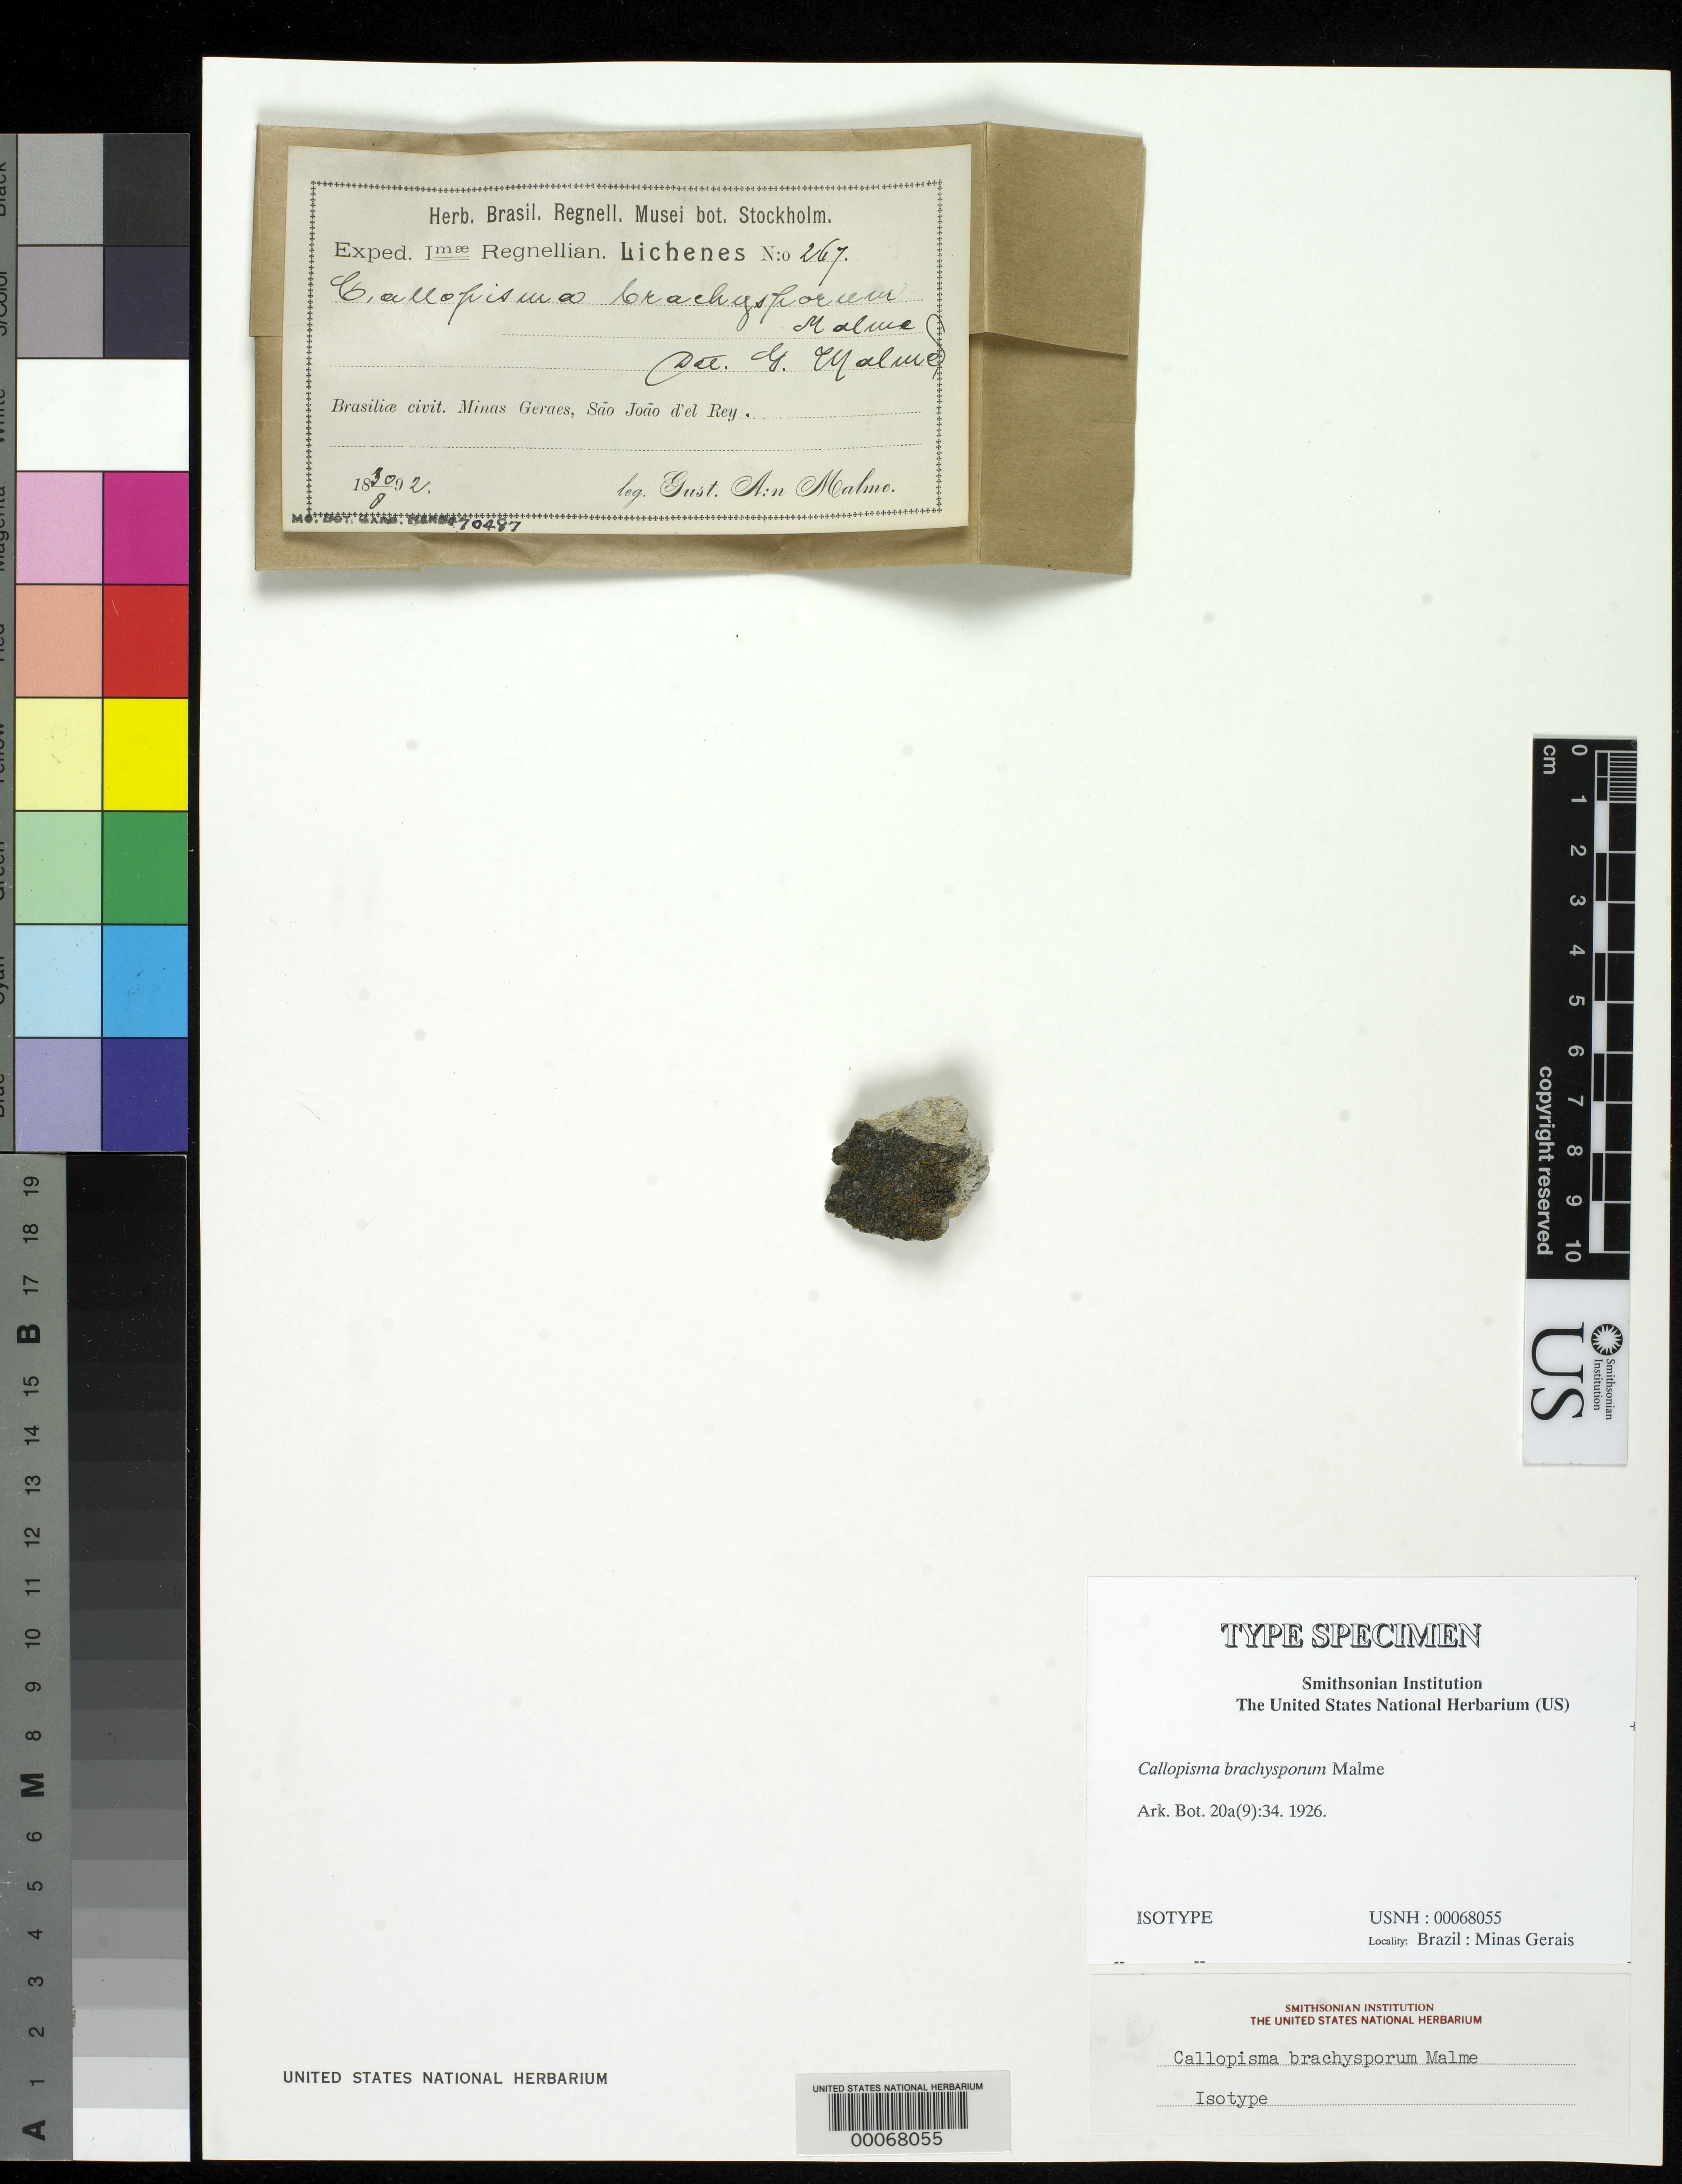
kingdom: Fungi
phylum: Ascomycota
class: Lecanoromycetes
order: Teloschistales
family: Teloschistaceae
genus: Callopisma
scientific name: Callopisma brachysporum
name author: Malme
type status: Isotype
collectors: G. O. A. Malme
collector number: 267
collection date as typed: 30 Aug 1892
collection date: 1892-08-30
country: Brazil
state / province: Minas Gerais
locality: Sao Joao d'El Rey.